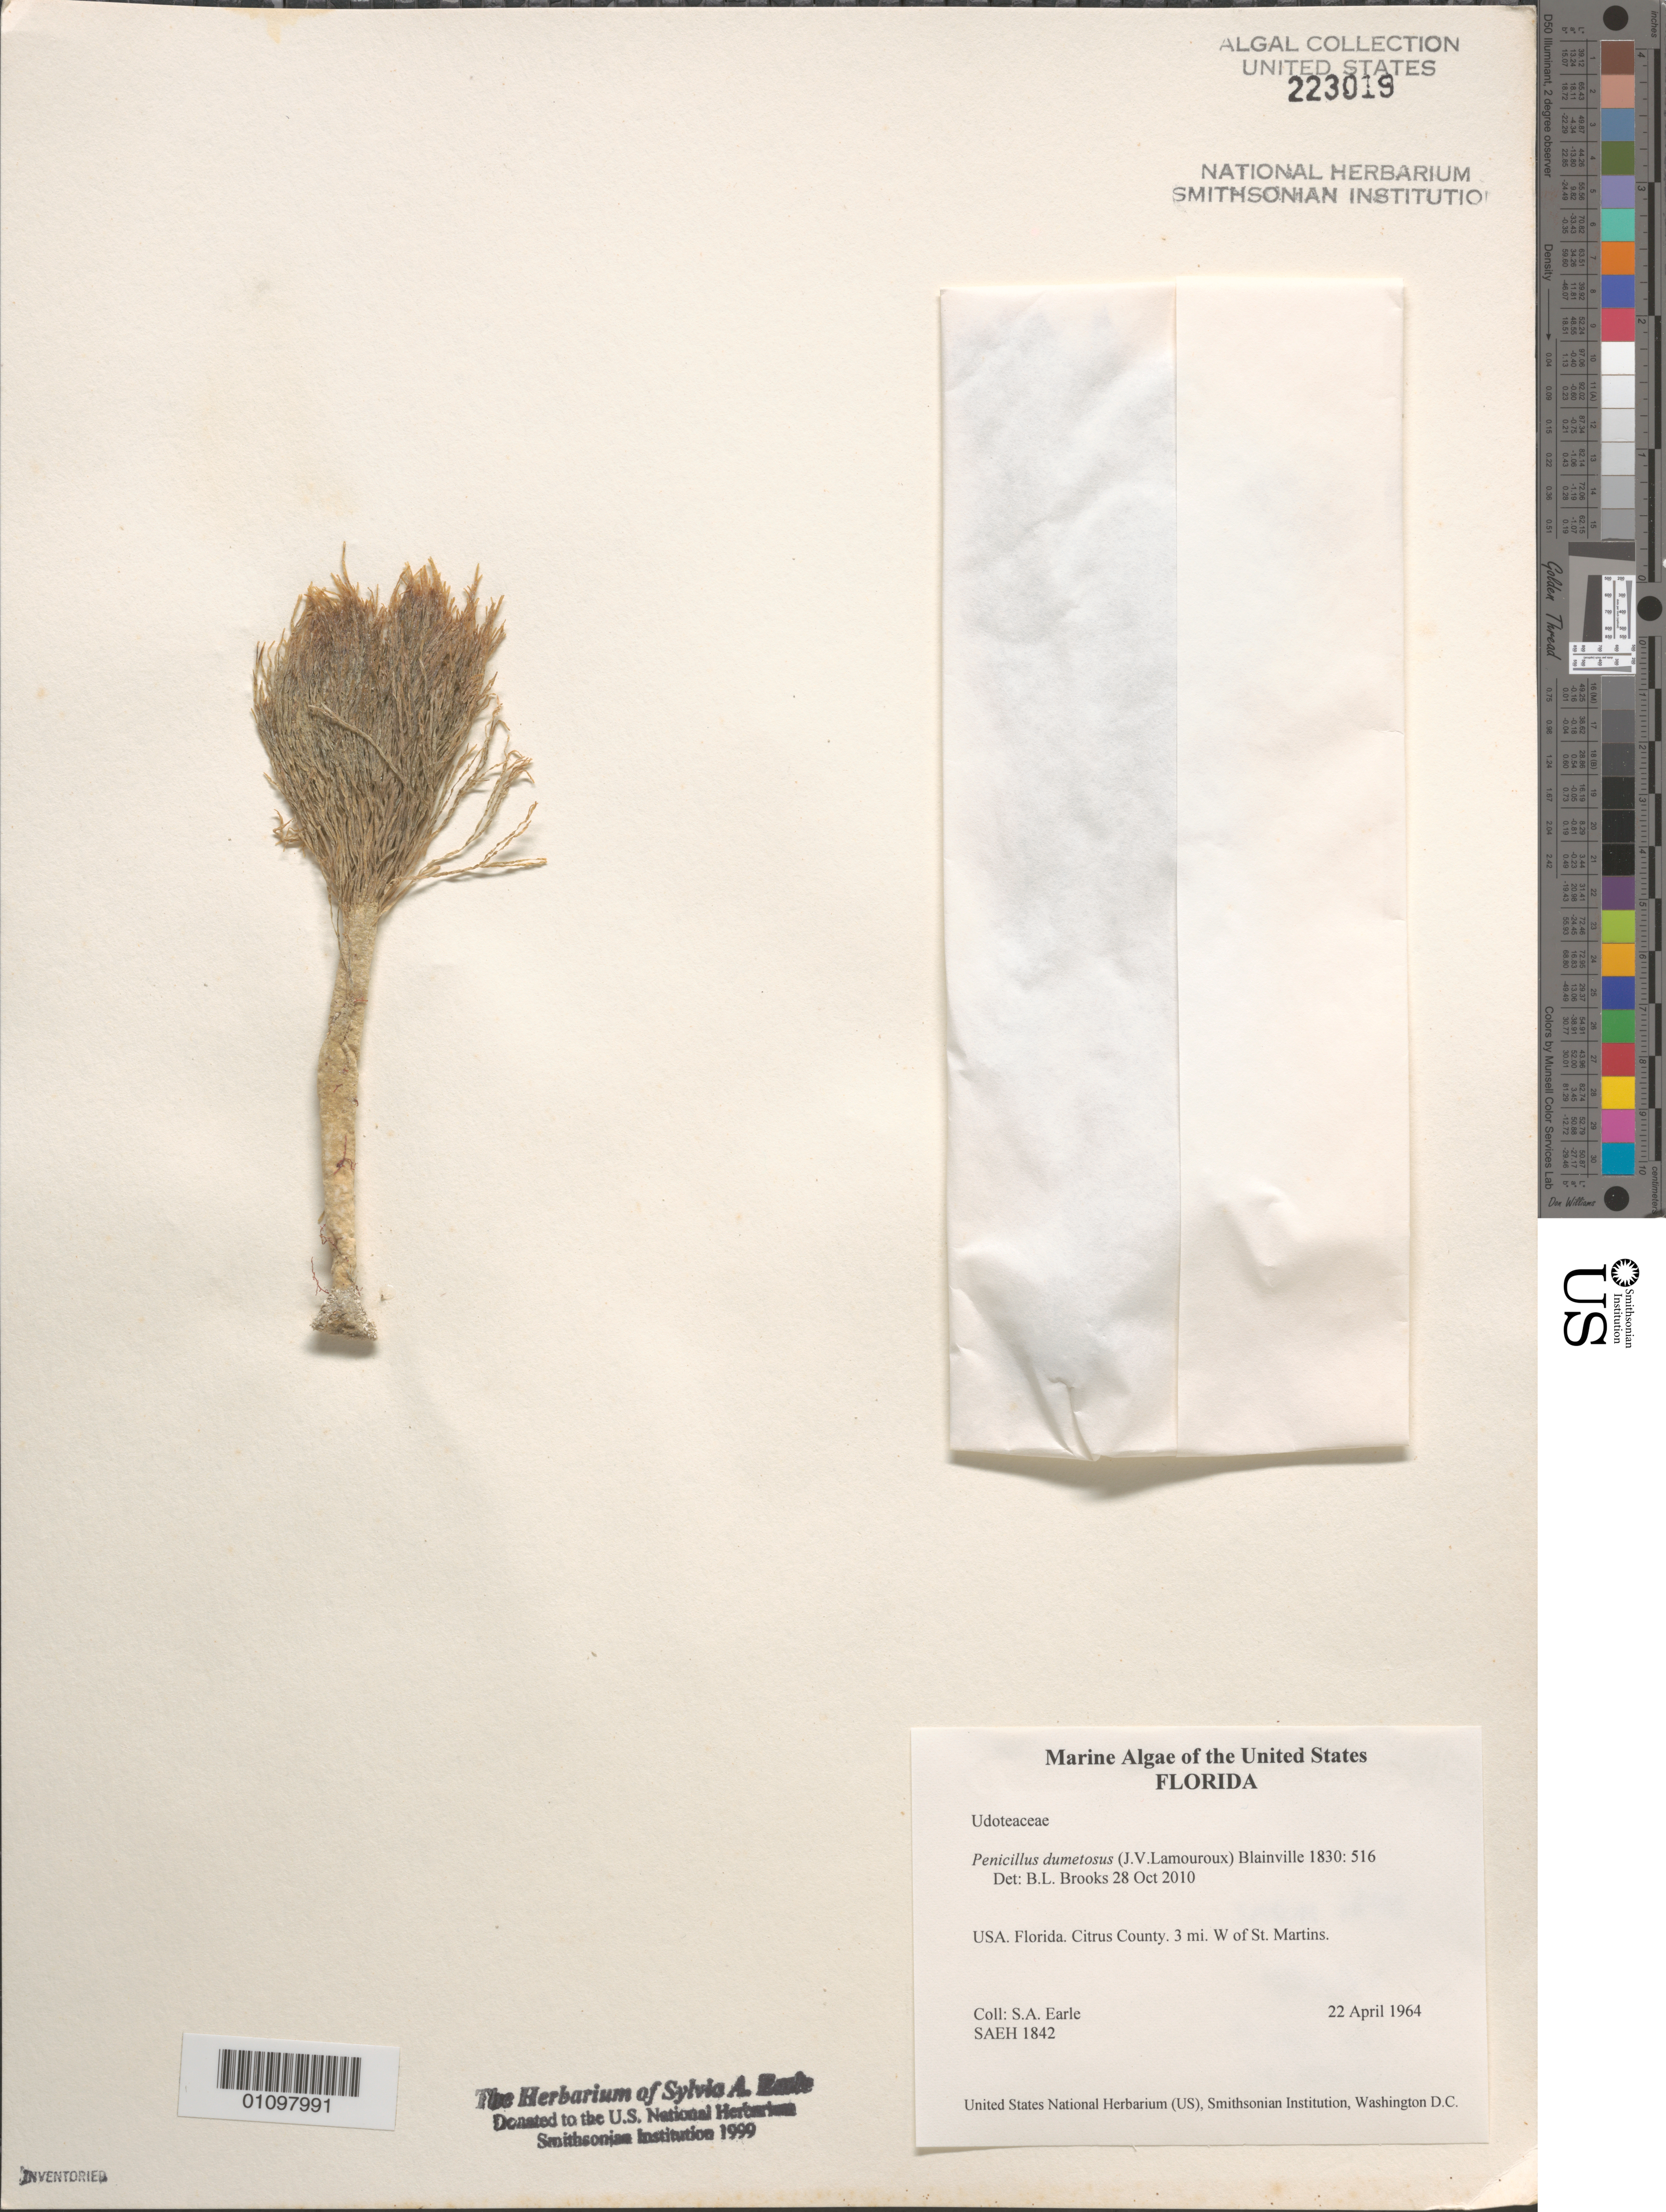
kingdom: Plantae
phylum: Chlorophyta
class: Ulvophyceae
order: Bryopsidales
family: Udoteaceae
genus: Penicillus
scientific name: Penicillus dumetosus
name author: (J.V.Lamouroux) Blainville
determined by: Brooks, B. L., (BOT), Smithsonian Institution - National Museum of Natural History (UNITED STATES)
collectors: S. A. Earle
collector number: SAEH 1842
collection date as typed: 22 Apr 1964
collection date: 1964-04-22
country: United States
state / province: Florida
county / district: Citrus County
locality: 3 miles west of St. Martins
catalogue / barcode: US 223019